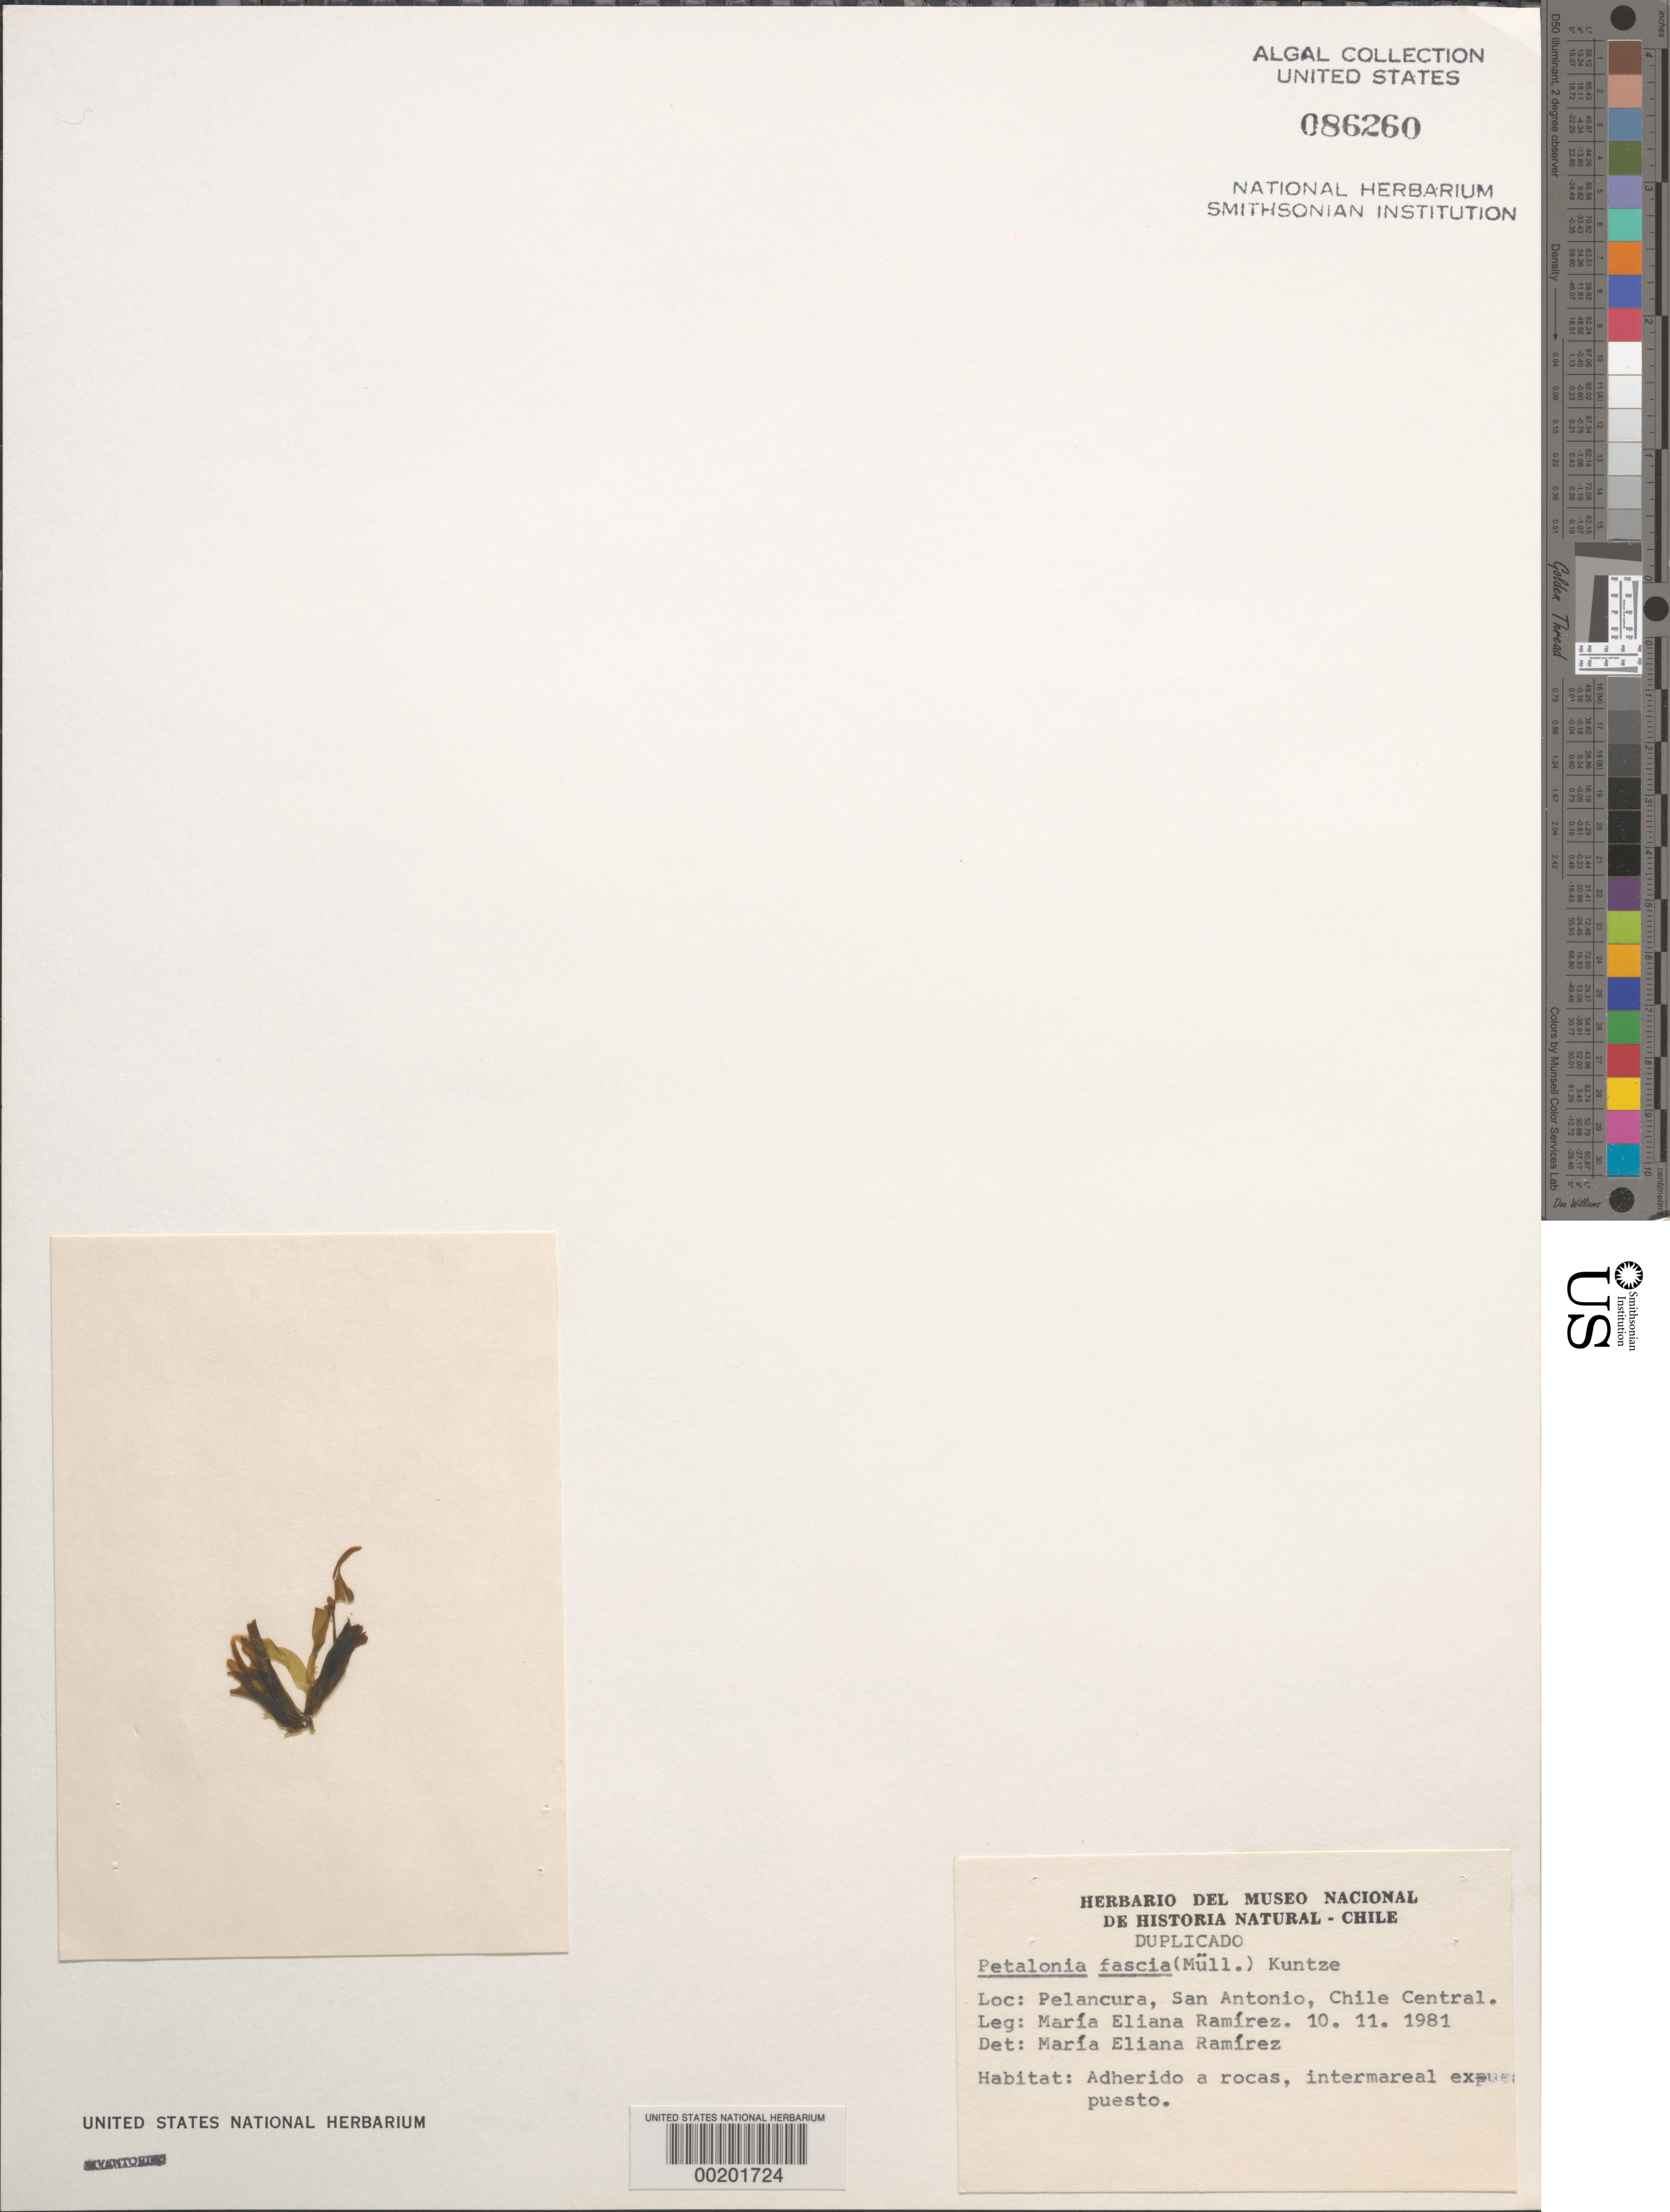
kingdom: Chromista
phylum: Ochrophyta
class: Phaeophyceae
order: Scytosiphonales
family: Scytosiphonaceae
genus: Petalonia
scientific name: Petalonia fascia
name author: (O.F. Müller) Kuntze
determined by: Ramírez, M. E.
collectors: M. E. Ramirez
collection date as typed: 10 Nov 1981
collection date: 1981-11-10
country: Chile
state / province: Región Metropolitana (RM)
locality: Pelancura, san antonio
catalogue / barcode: US 86260